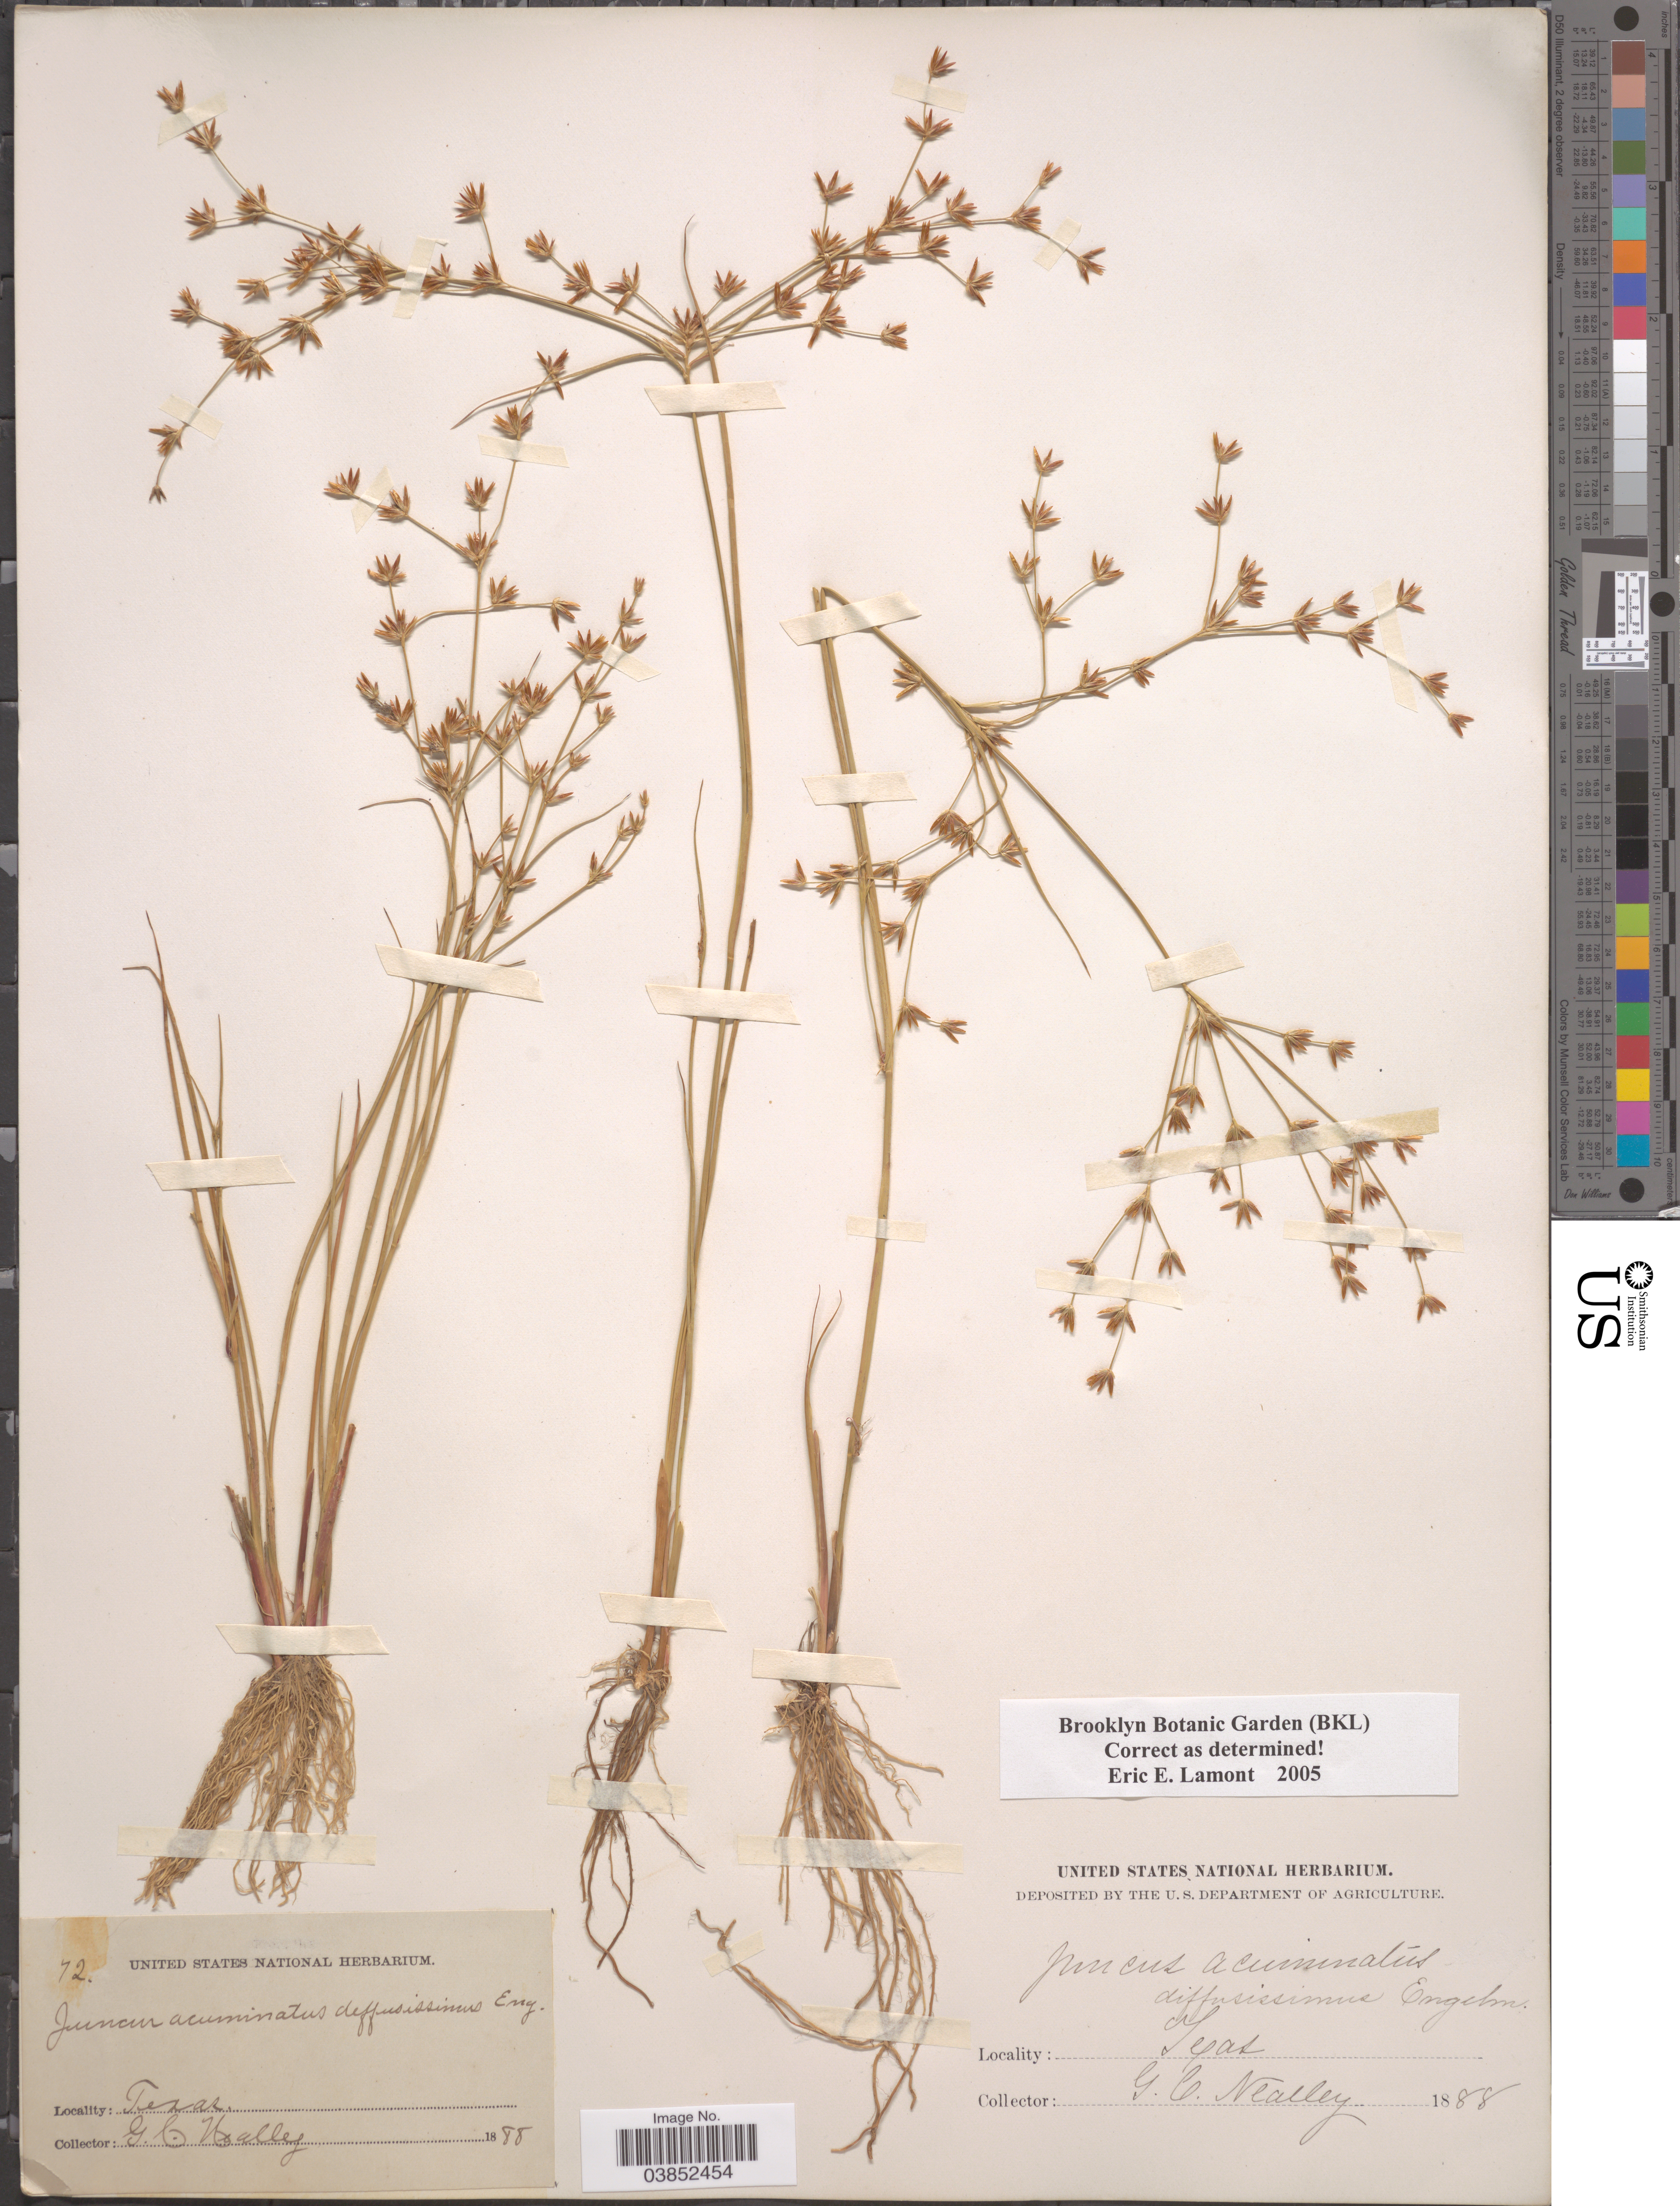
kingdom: Plantae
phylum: Tracheophyta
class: Liliopsida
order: Poales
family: Juncaceae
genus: Juncus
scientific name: Juncus diffusissimus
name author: Buckley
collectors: G. C. Nealley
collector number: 72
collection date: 1888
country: United States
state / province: Texas